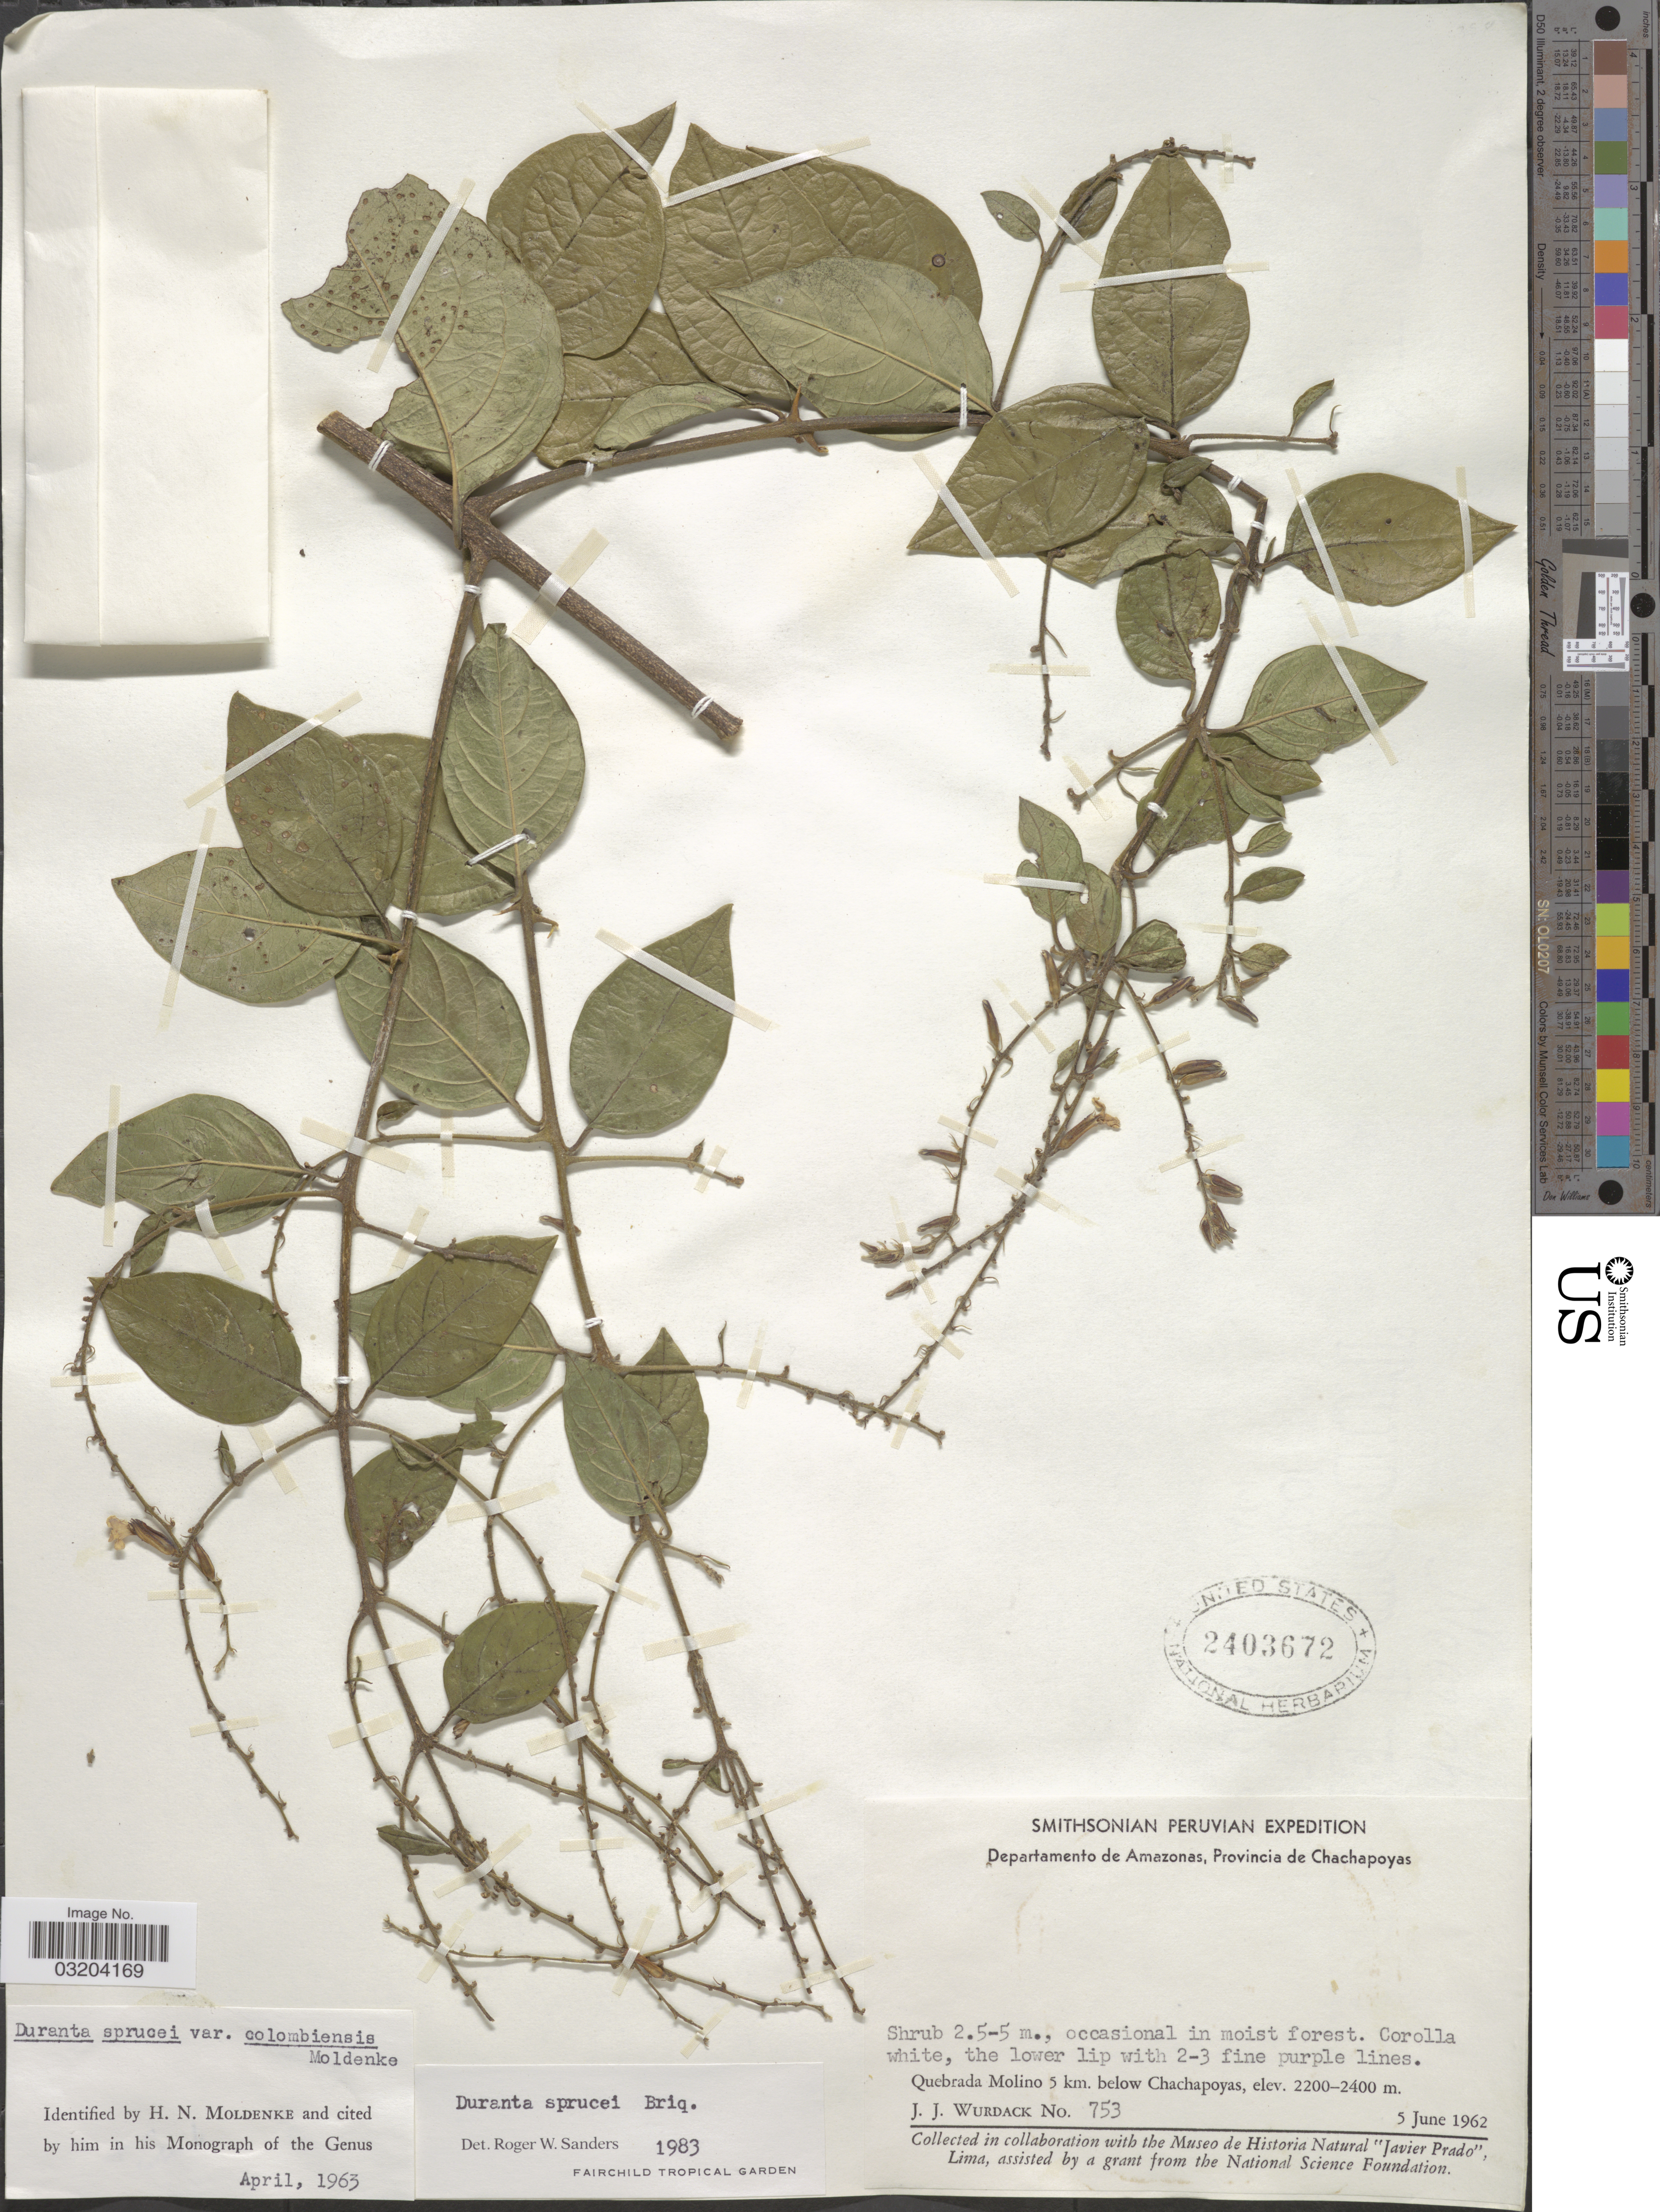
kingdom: Plantae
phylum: Tracheophyta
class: Magnoliopsida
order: Lamiales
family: Verbenaceae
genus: Duranta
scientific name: Duranta sp.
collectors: J. J. Wurdack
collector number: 753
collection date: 1962-06-05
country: Peru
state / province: Amazonas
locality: Departamento de Amazonas, Provincia de Chachapoyas. Quebrada Molino 5 km. below Chachapoyas.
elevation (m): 2200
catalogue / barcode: US 2403672